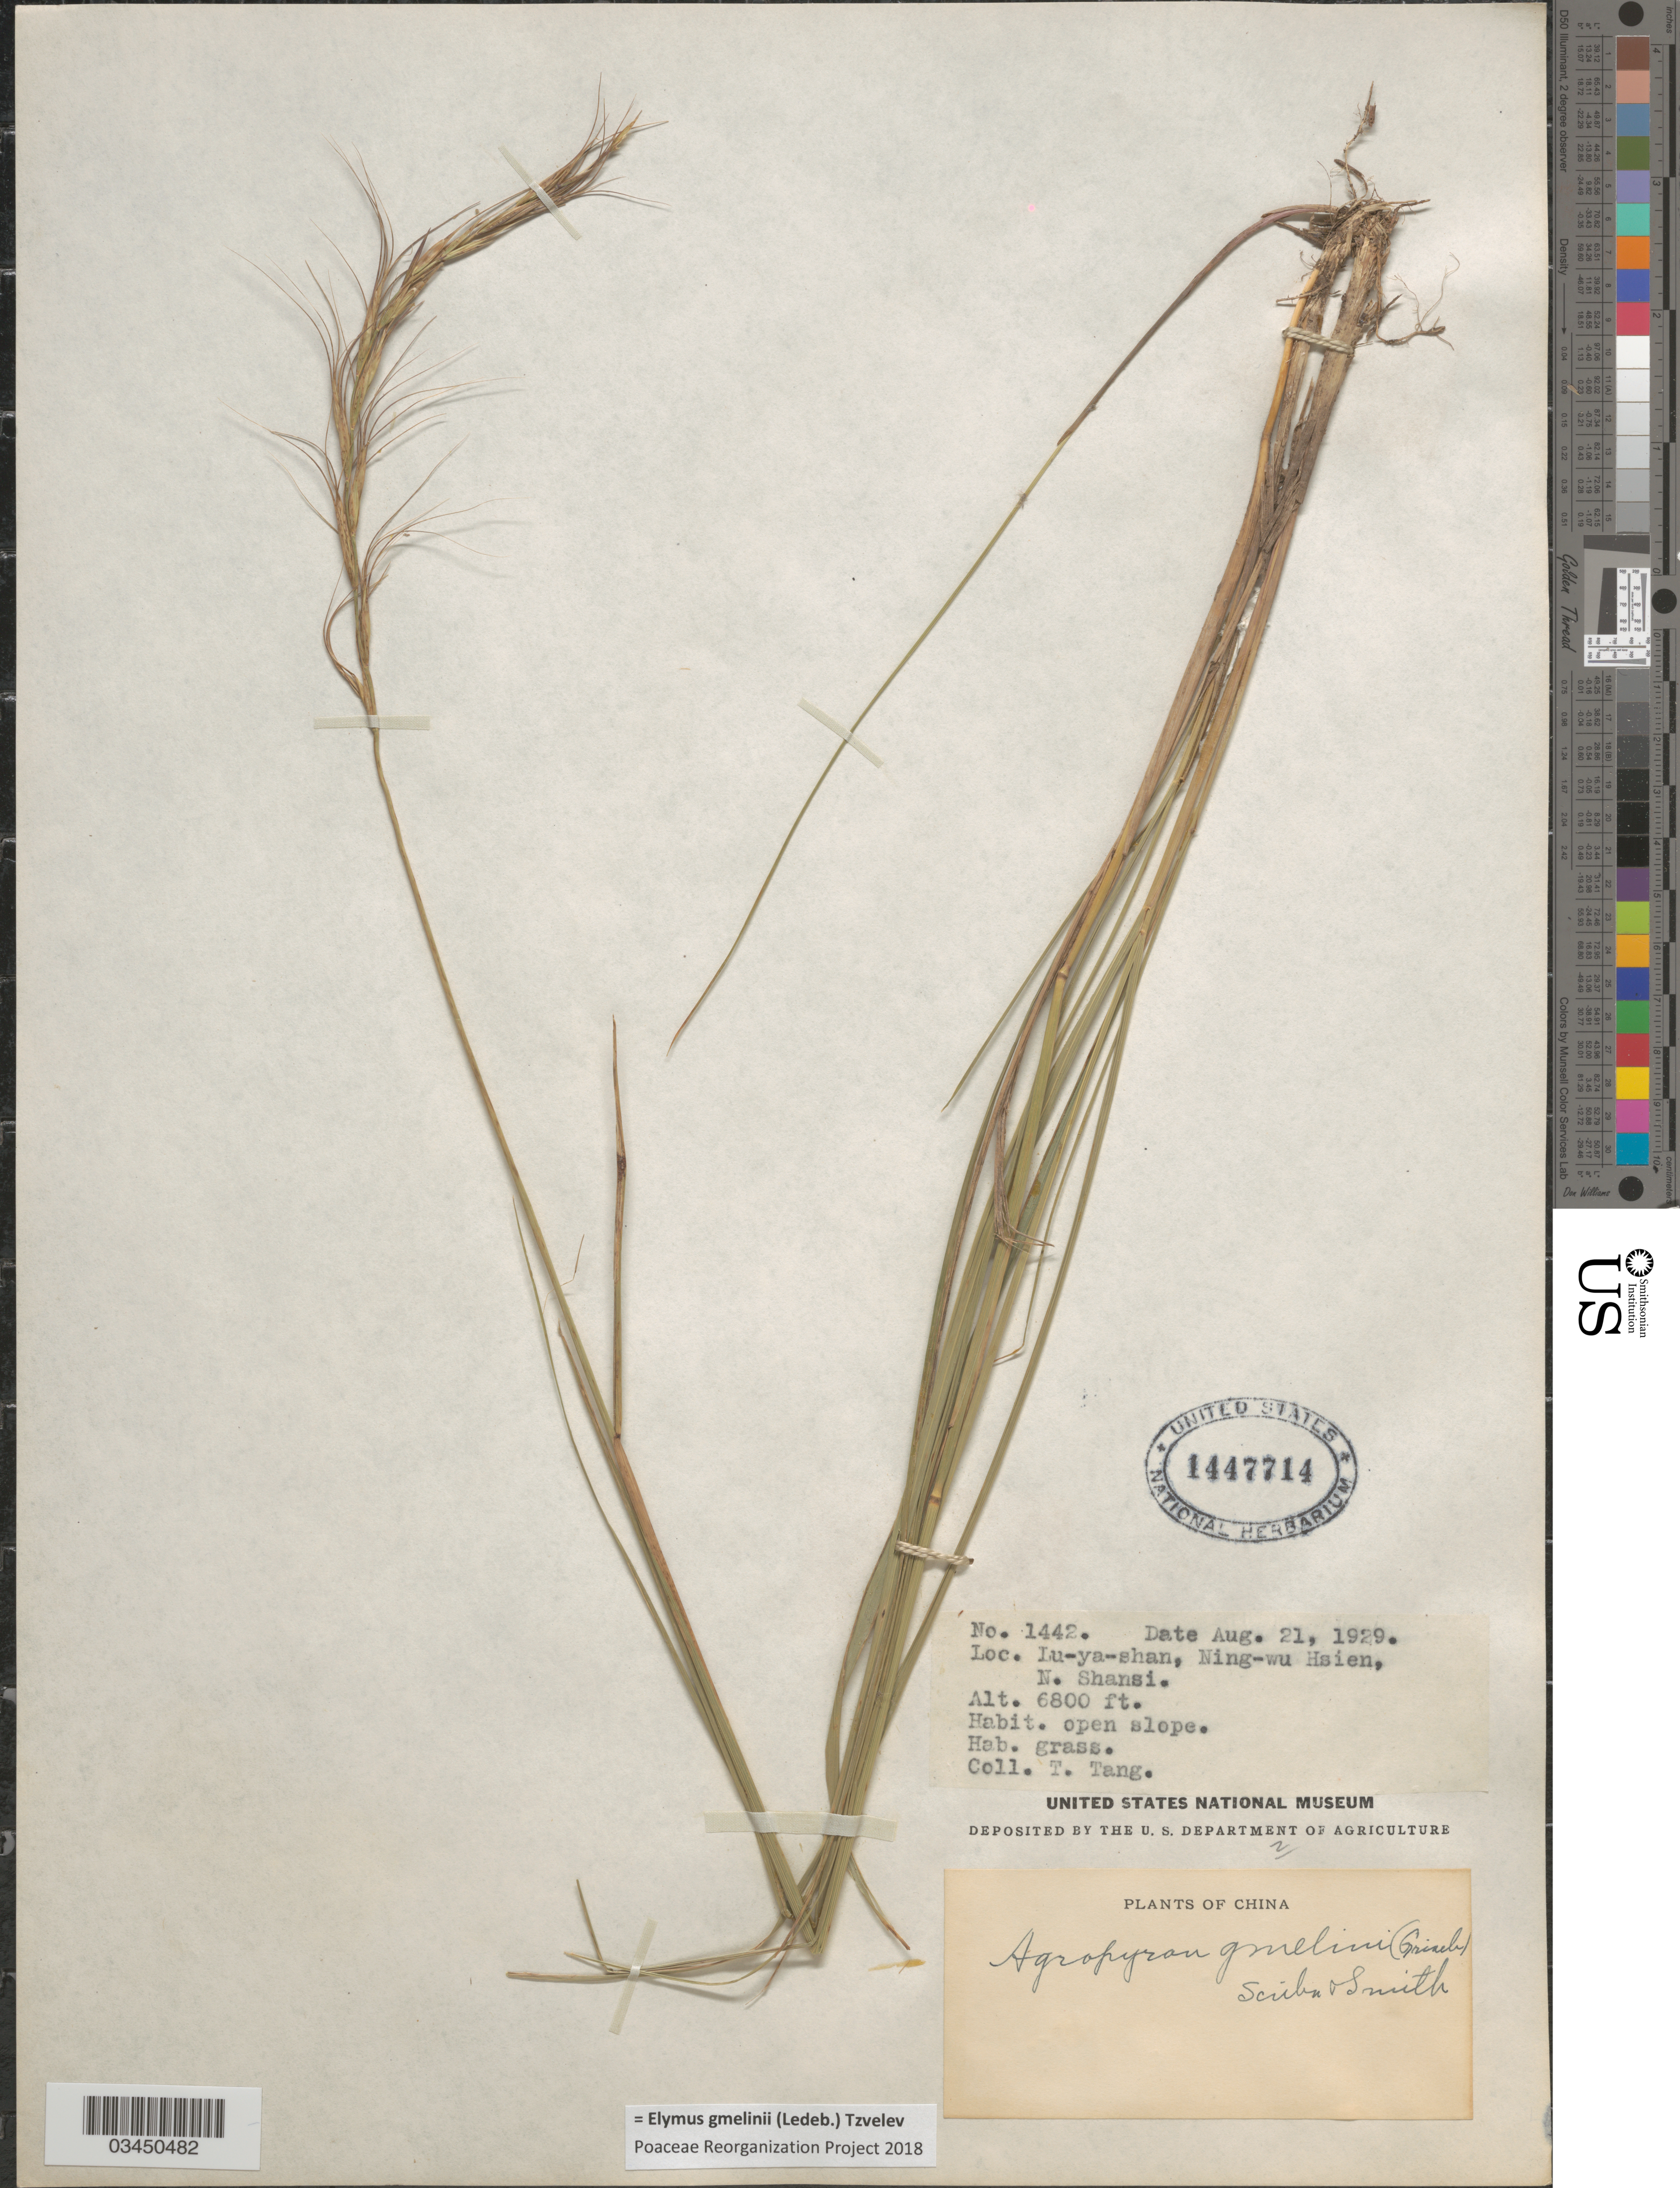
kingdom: Plantae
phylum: Tracheophyta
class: Liliopsida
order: Poales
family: Poaceae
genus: Elymus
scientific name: Elymus gmelinii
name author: (Ledeb.) Tzvelev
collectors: T. Tang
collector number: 1442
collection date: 1929-08-21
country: China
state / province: Shanxi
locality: Lu-ya-shan, Ning-wu Hsien, N. Shansi. Open slope.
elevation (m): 2073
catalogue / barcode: US 1447714